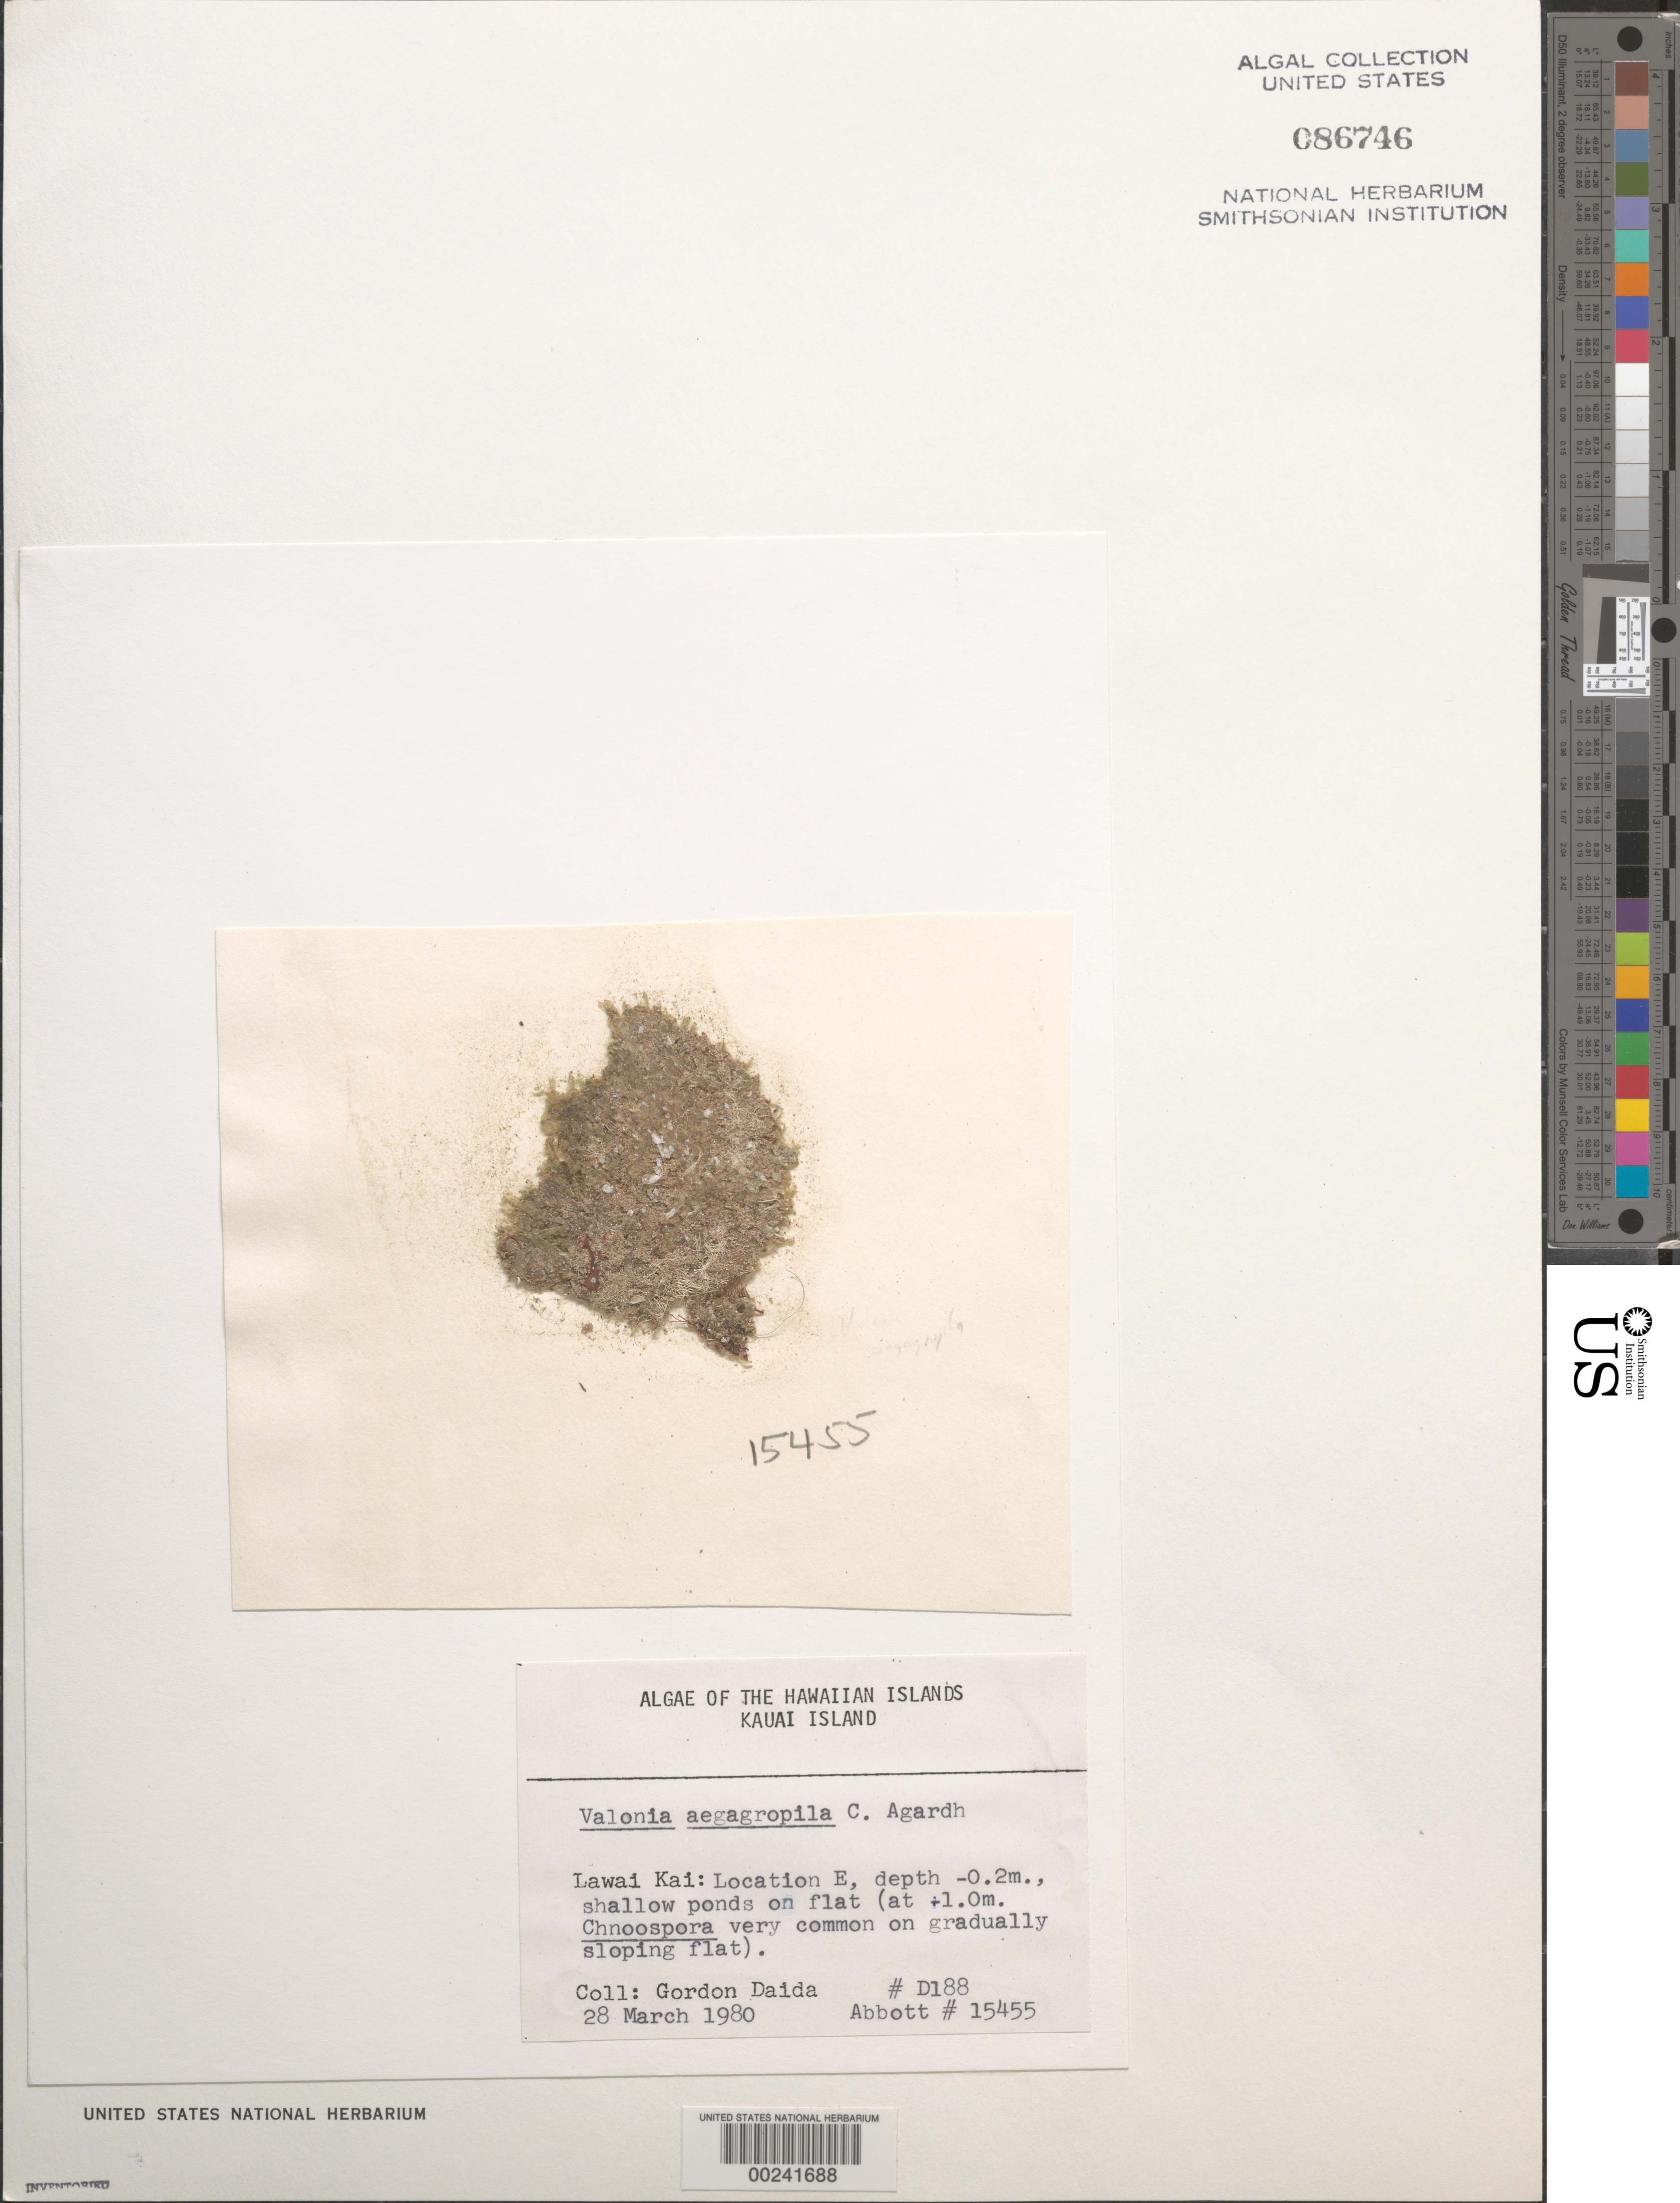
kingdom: Plantae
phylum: Chlorophyta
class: Ulvophyceae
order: Siphonocladales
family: Valoniaceae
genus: Valonia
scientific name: Valonia aegagropila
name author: C. Agardh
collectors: G. Daida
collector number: D188 & IAA 15455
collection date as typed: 28 Mar 1980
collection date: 1980-03-28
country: United States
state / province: Hawaii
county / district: Kauai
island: Kaua'i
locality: Lawai Kai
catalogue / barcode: US 86746